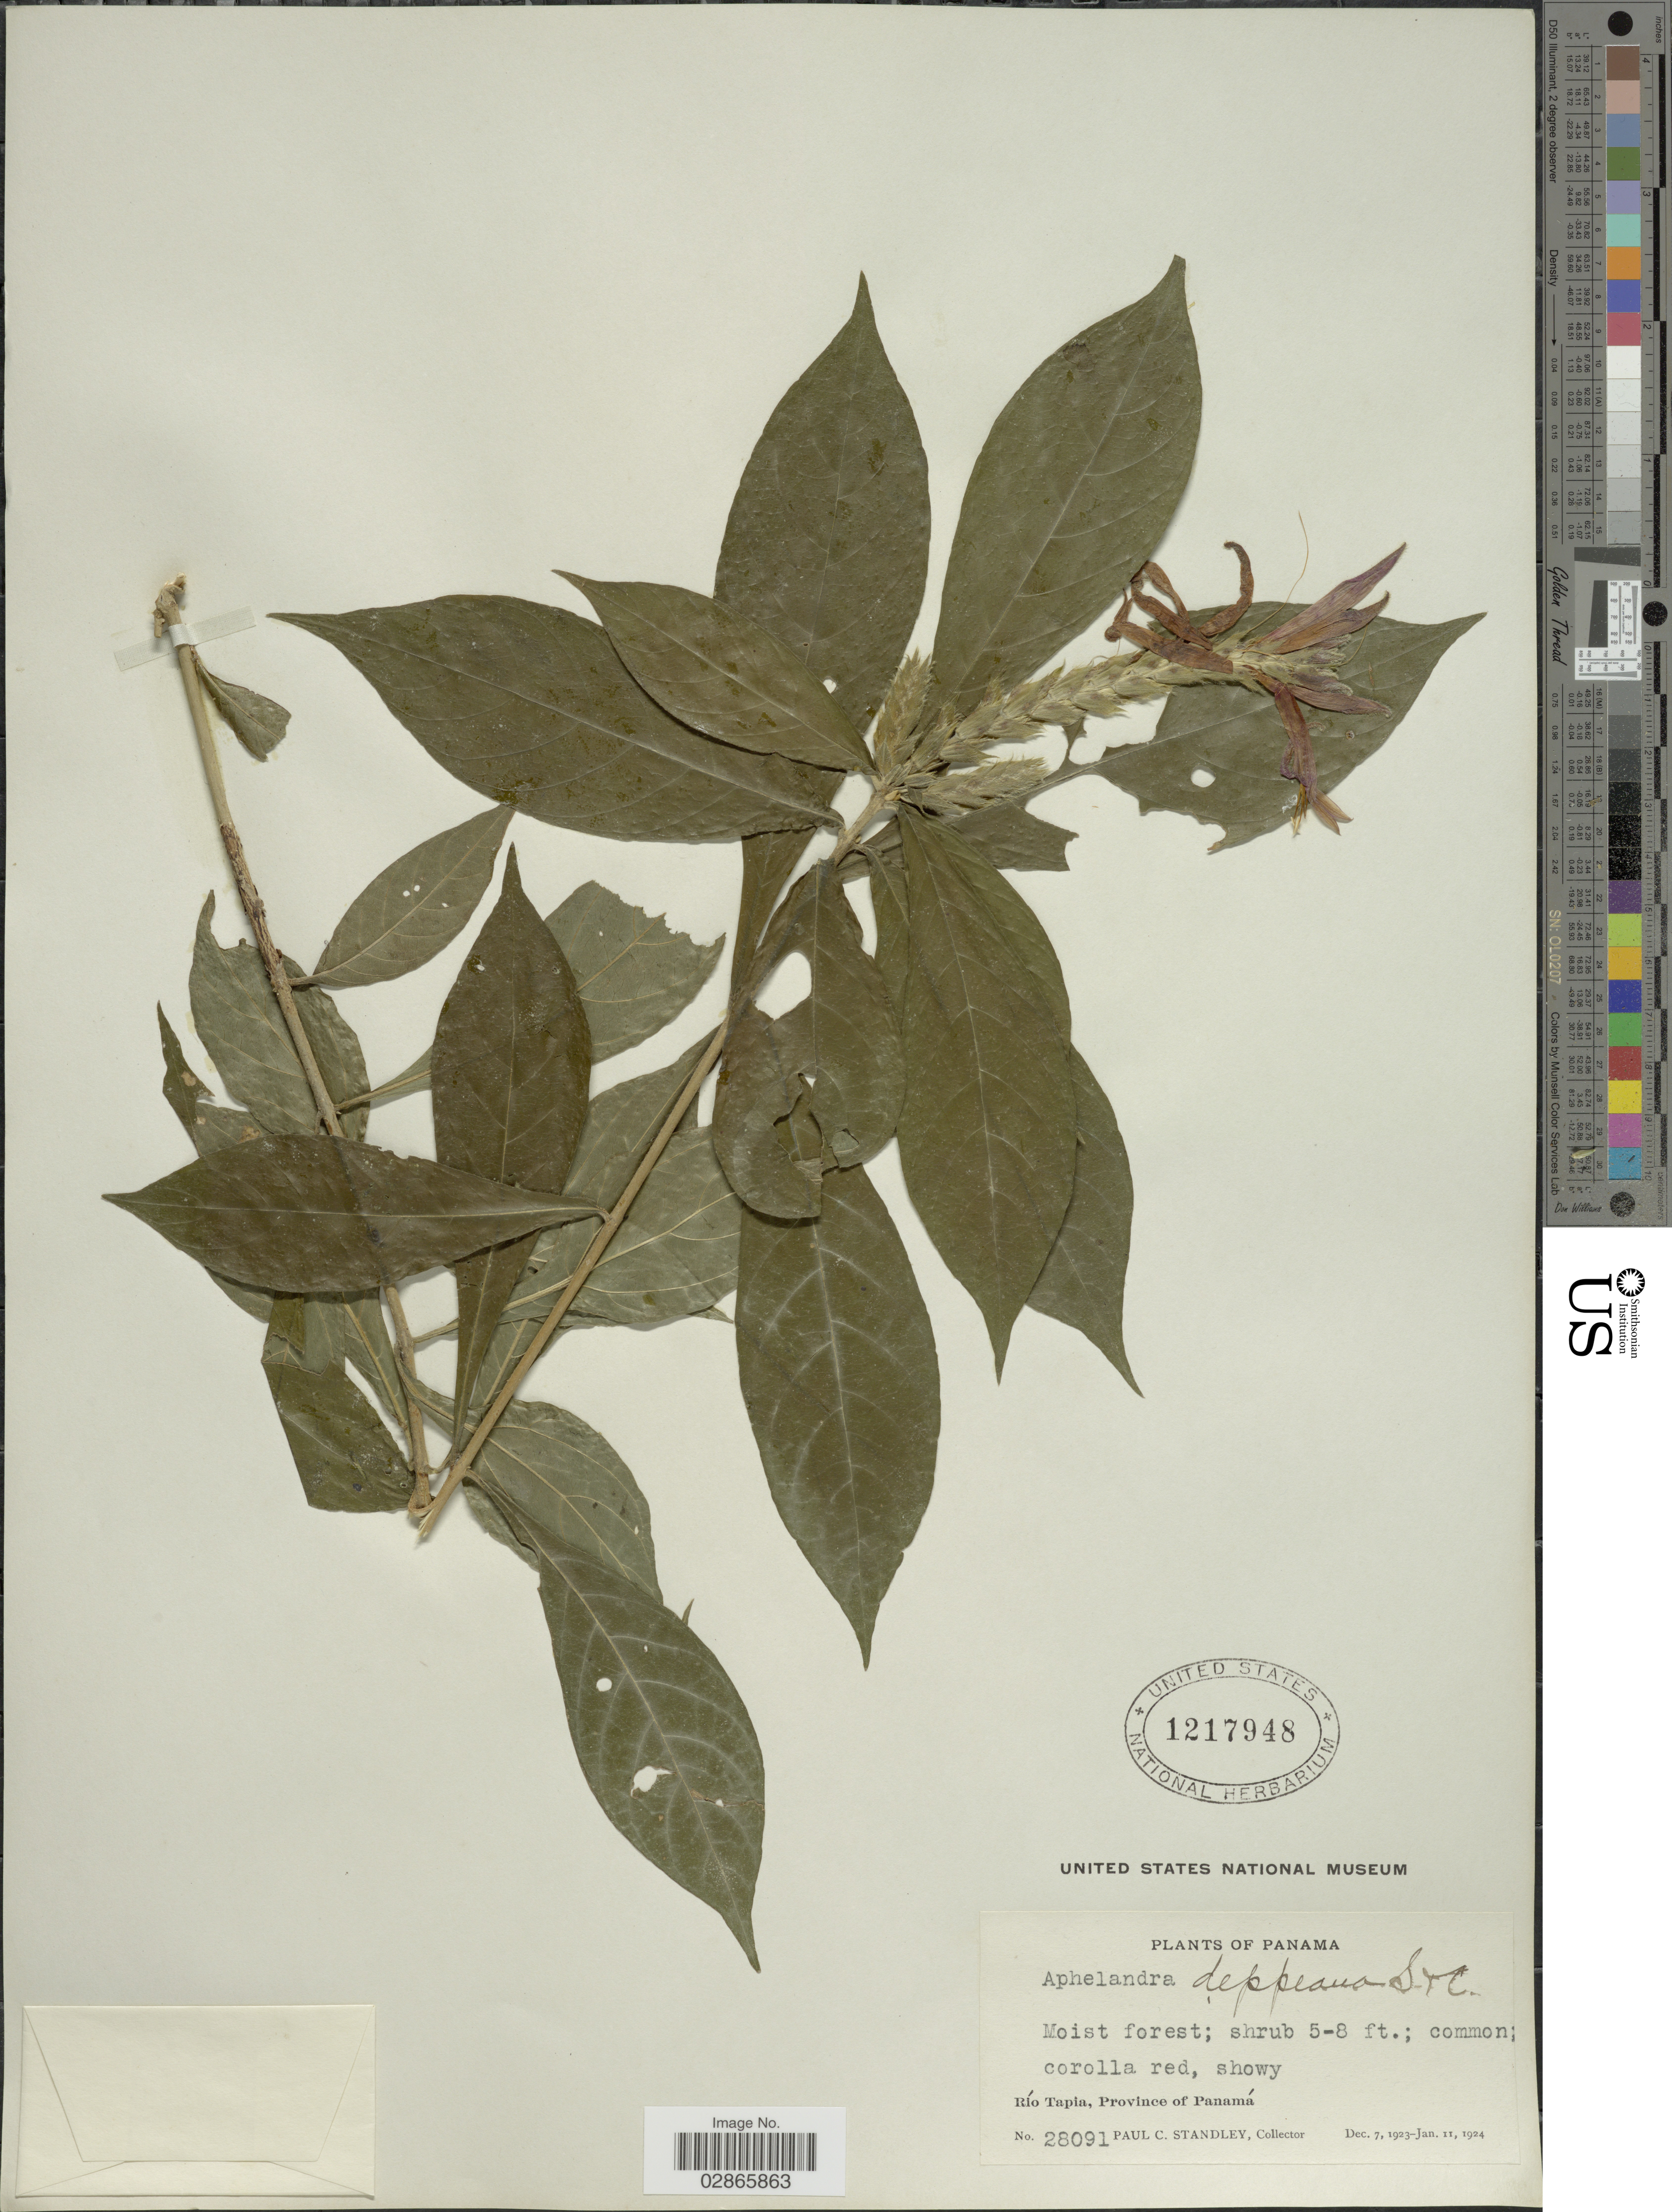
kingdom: Plantae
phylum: Tracheophyta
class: Magnoliopsida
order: Lamiales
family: Acanthaceae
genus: Aphelandra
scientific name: Aphelandra deppeana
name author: Schltdl. & Cham.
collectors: P. C. Standley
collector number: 28091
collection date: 1923-12-07/1924-01-11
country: Panama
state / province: Panamá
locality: Río Tapia.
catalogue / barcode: US 1217948